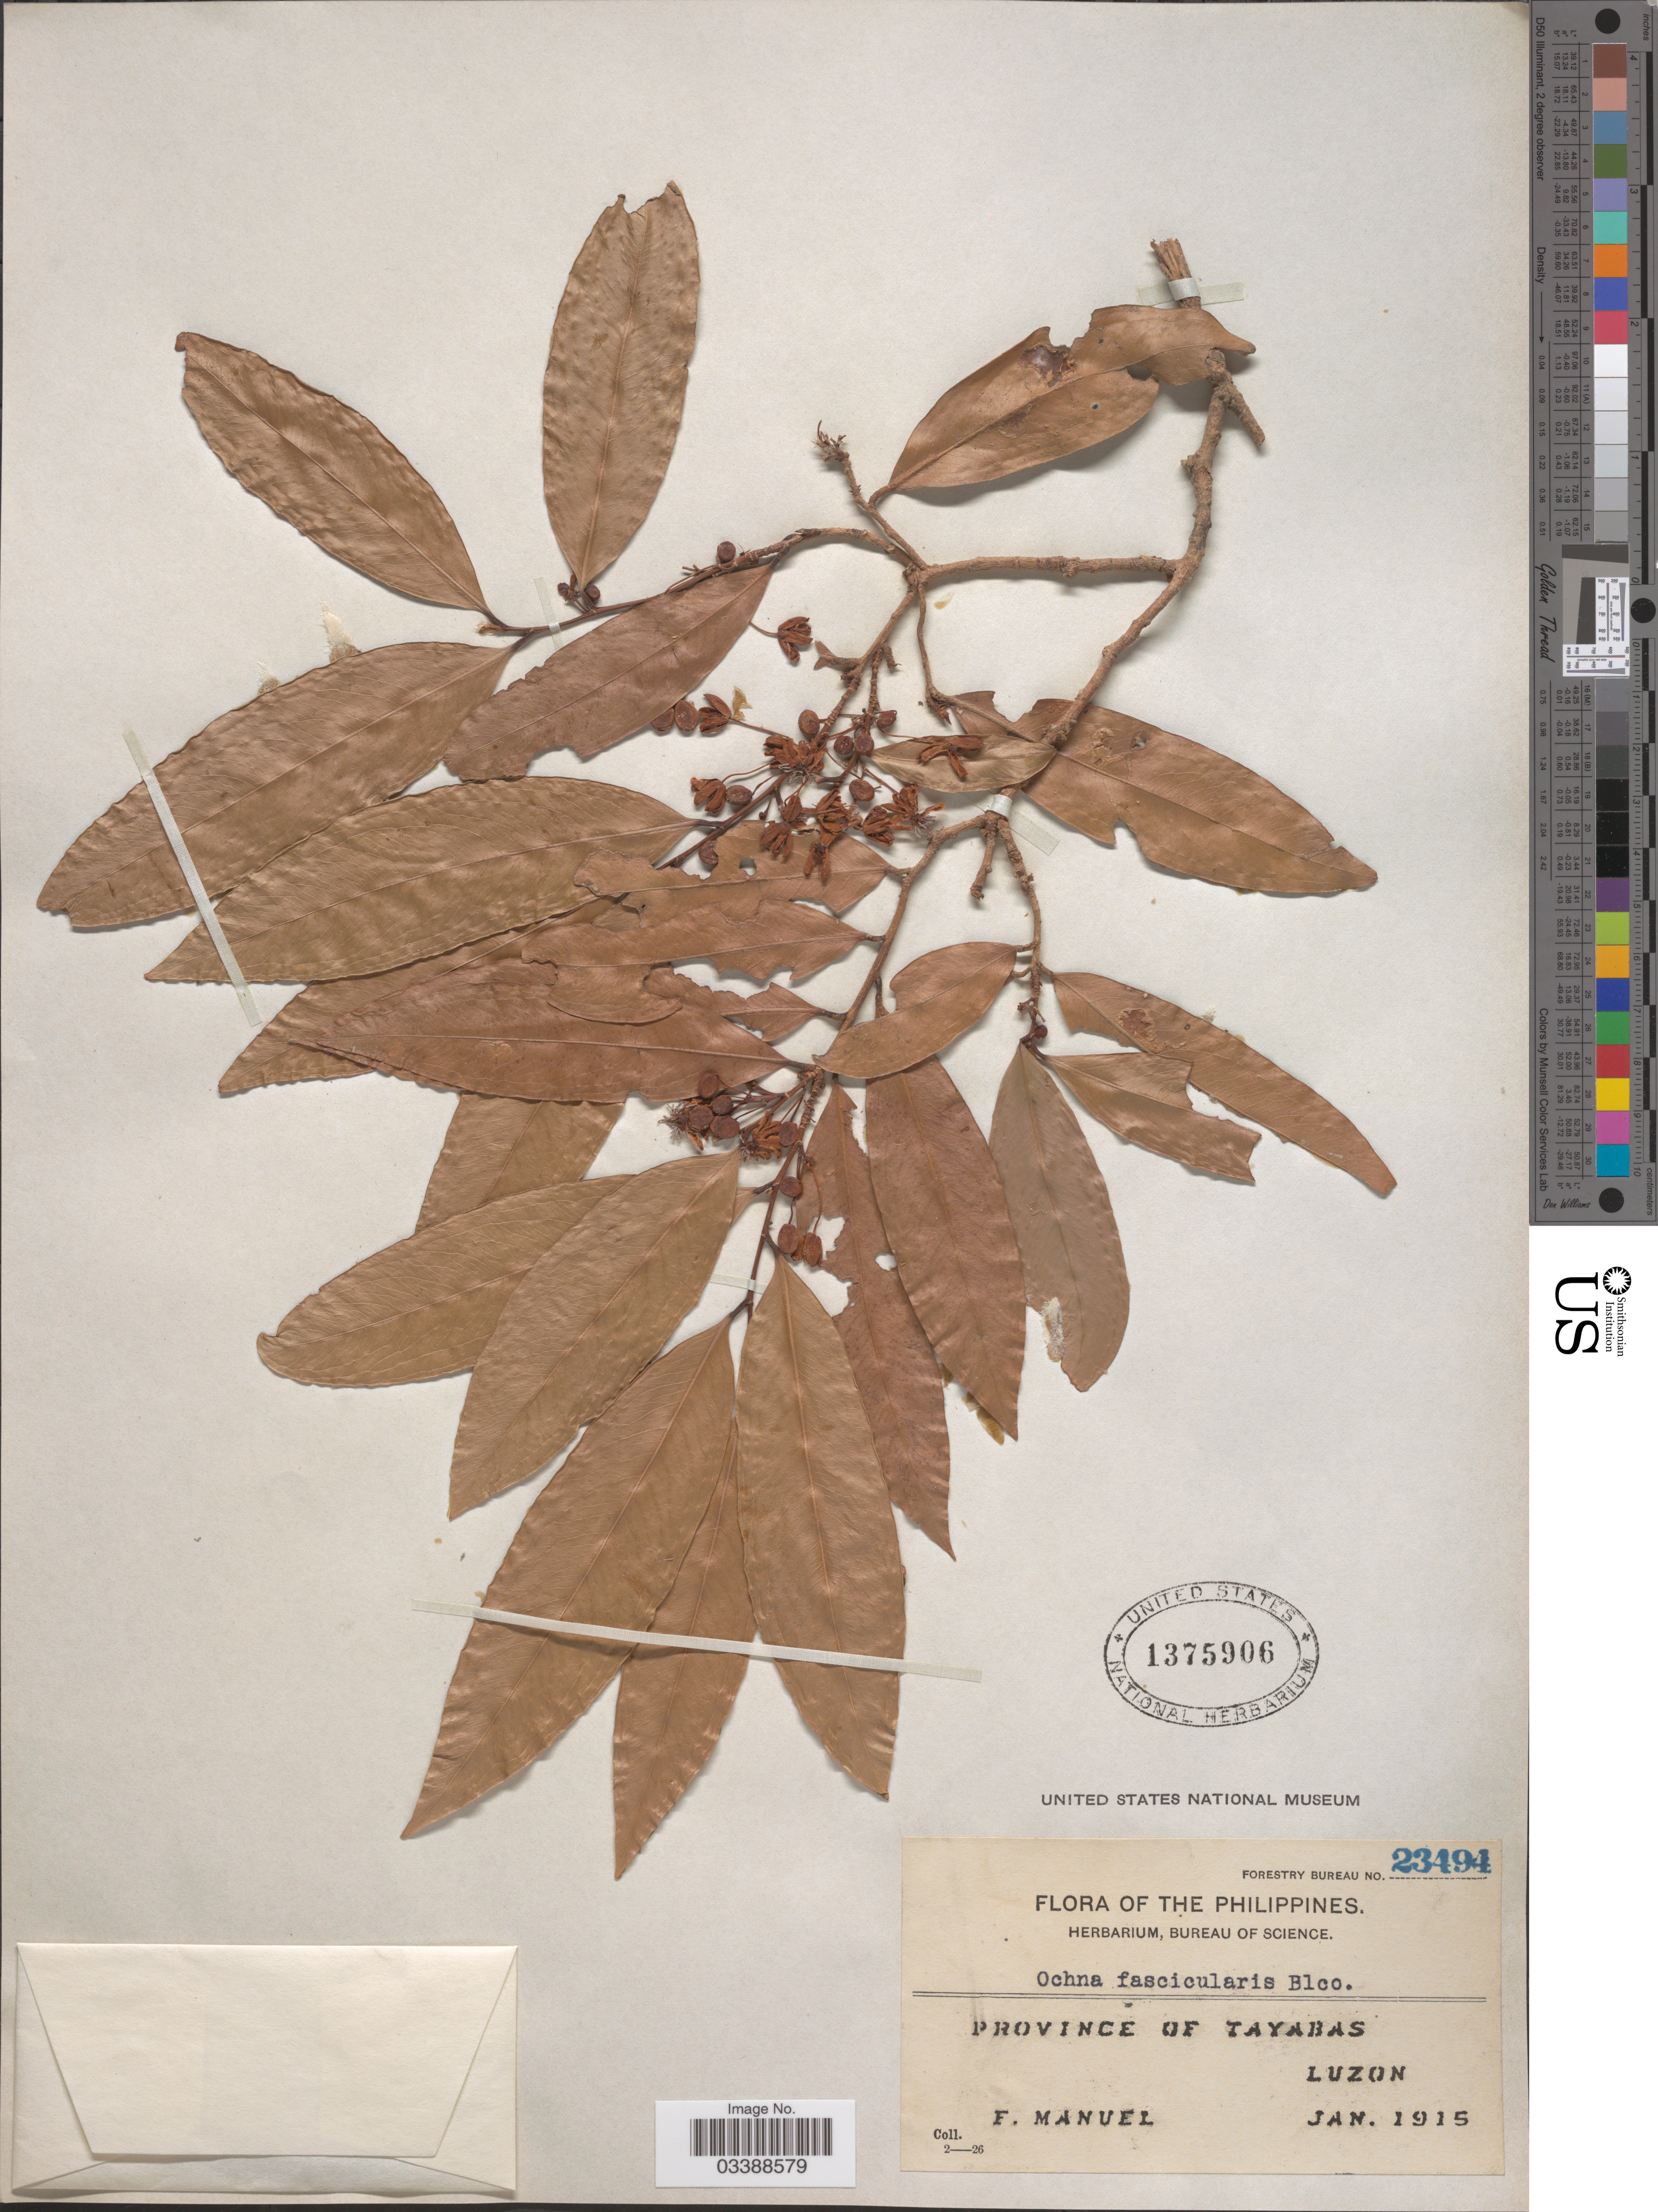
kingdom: Plantae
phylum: Tracheophyta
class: Magnoliopsida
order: Malpighiales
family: Ochnaceae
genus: Brackenridgea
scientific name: Brackenridgea fascicularis subsp. fascicularis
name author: (Blanco) Kanis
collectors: F. Manuel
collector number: Forestry Bureau 23494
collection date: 1915-01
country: Philippines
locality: Province of Tayabas, Luzon.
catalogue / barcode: US 1375906